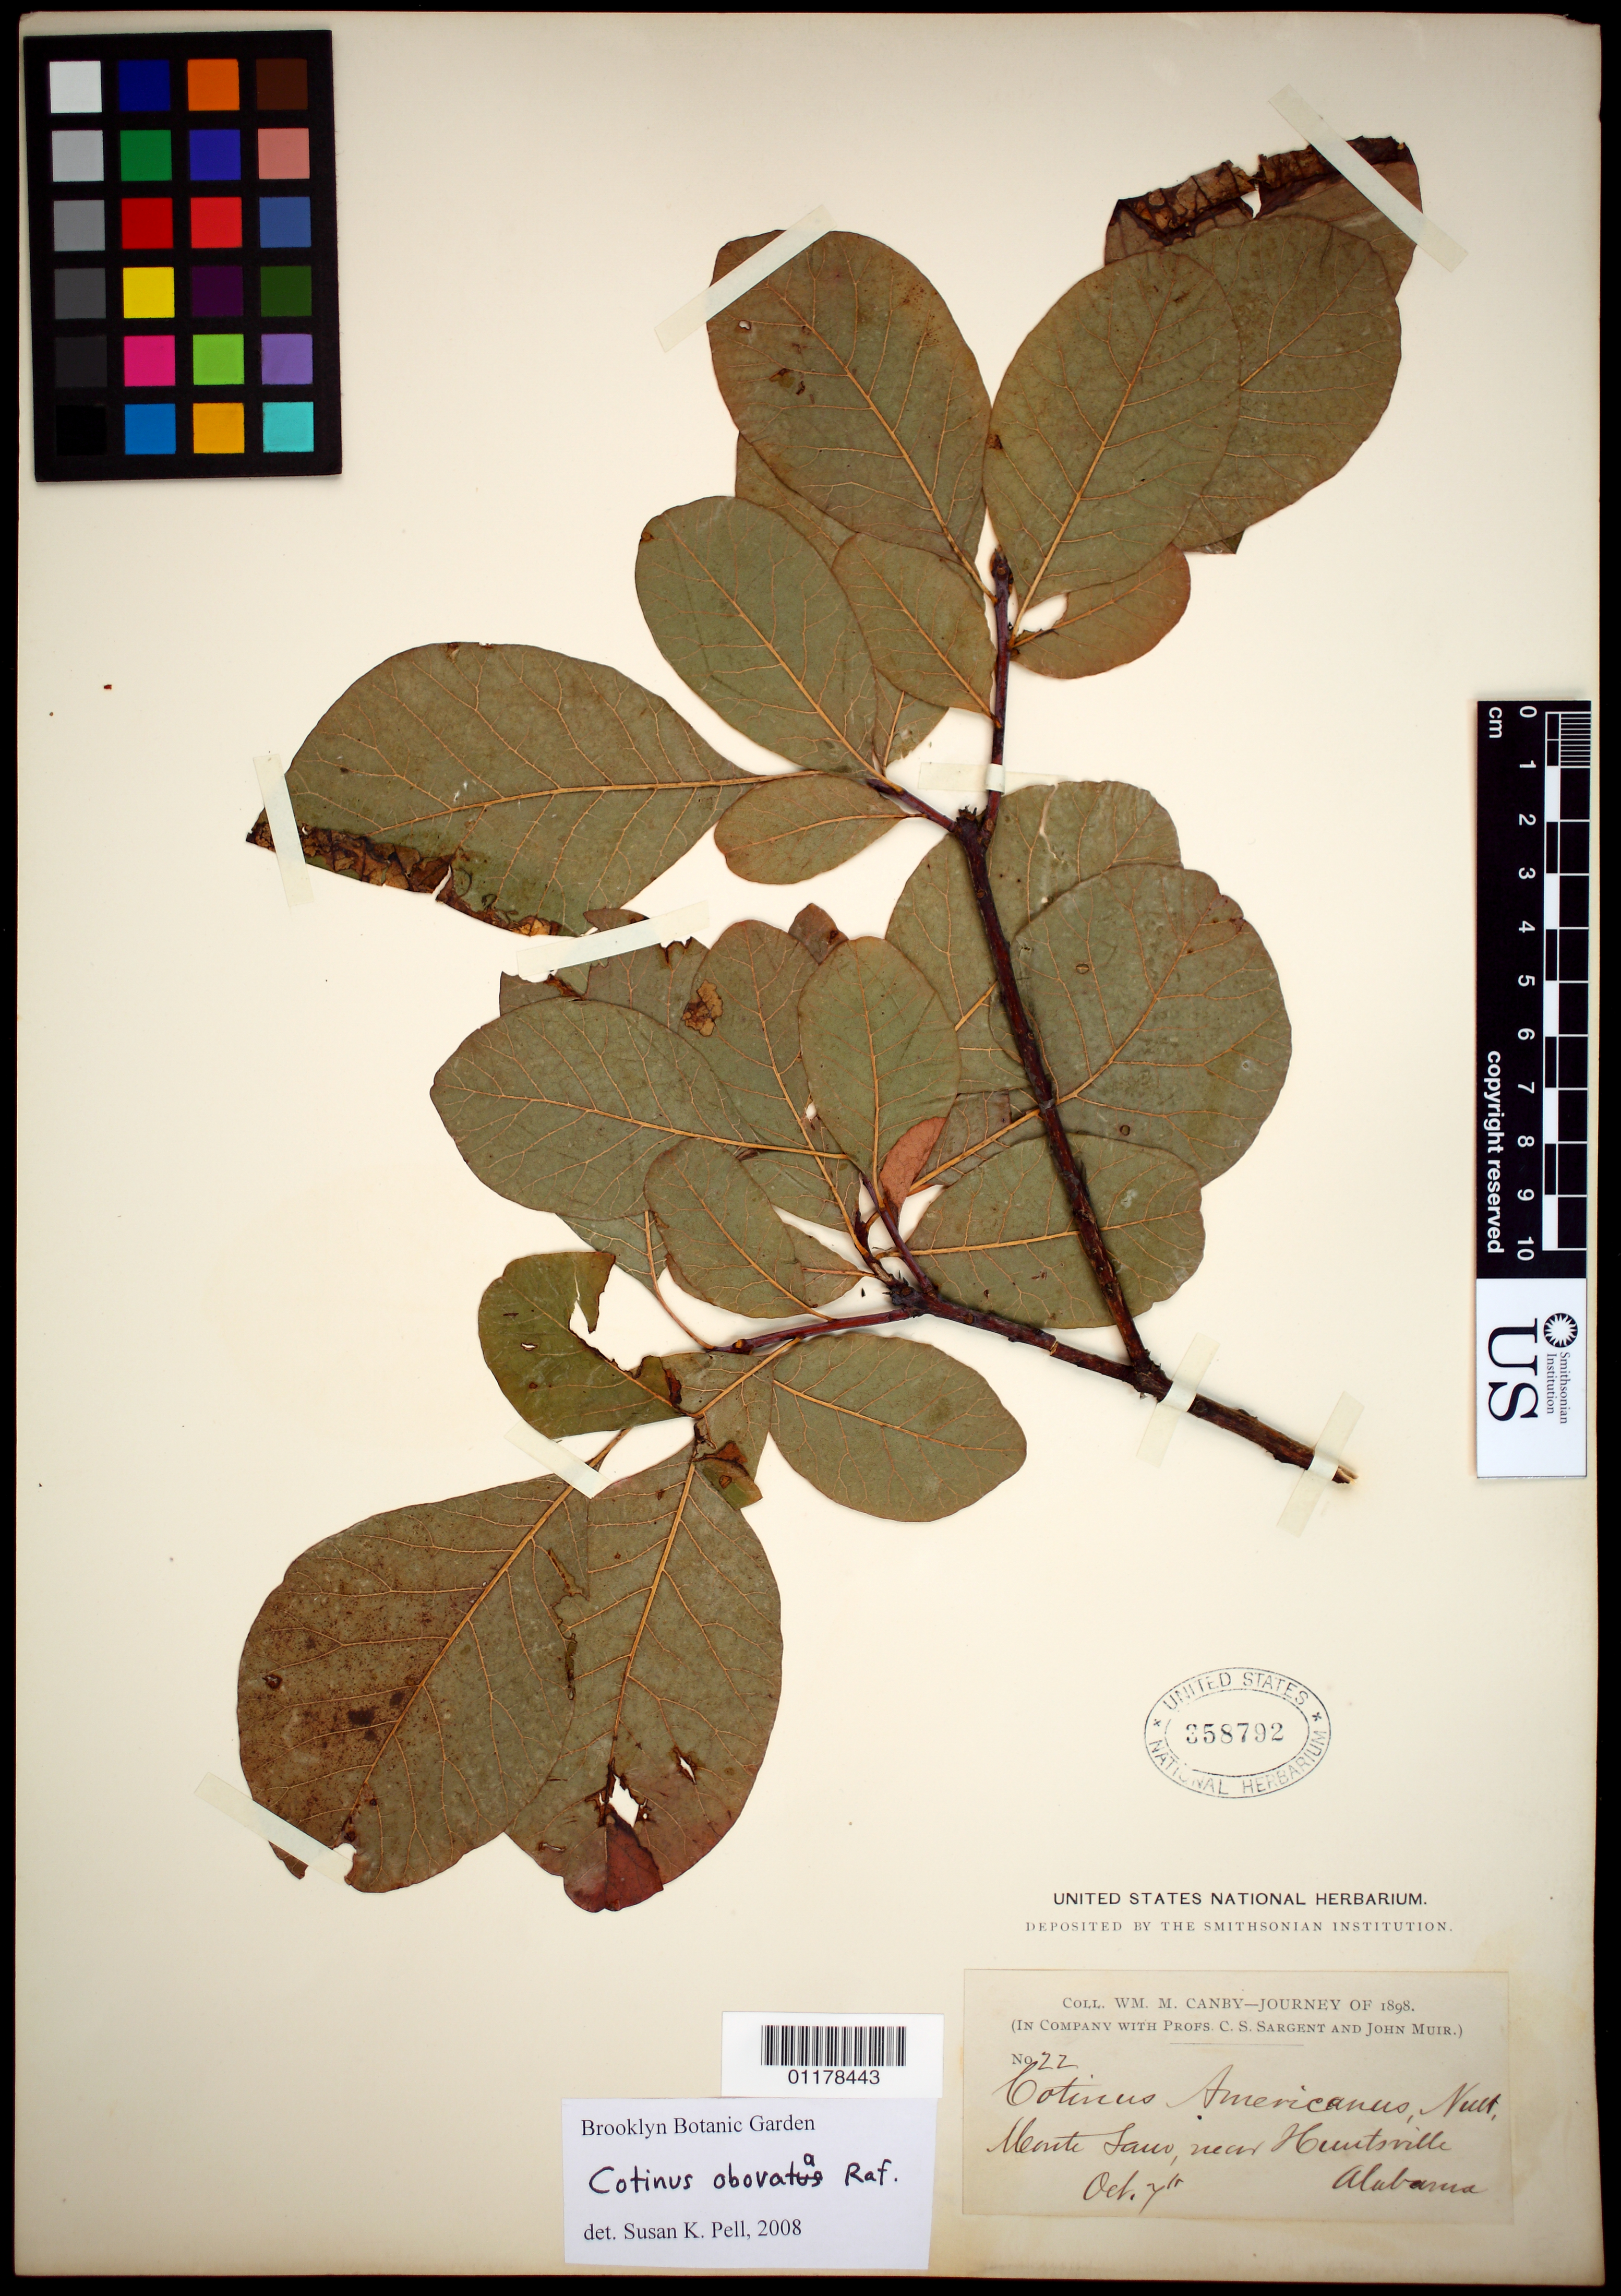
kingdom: Plantae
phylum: Tracheophyta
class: Magnoliopsida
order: Sapindales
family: Anacardiaceae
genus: Cotinus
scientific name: Cotinus obovatus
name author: Raf.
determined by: Pell, S. K.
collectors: W. M. Canby, C. S. Sargent & J. Muir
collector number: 22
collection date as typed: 07 Oct 1898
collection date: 1898-10-07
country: United States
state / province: Alabama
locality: Monte Sano, near Huntsville.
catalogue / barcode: US 358792